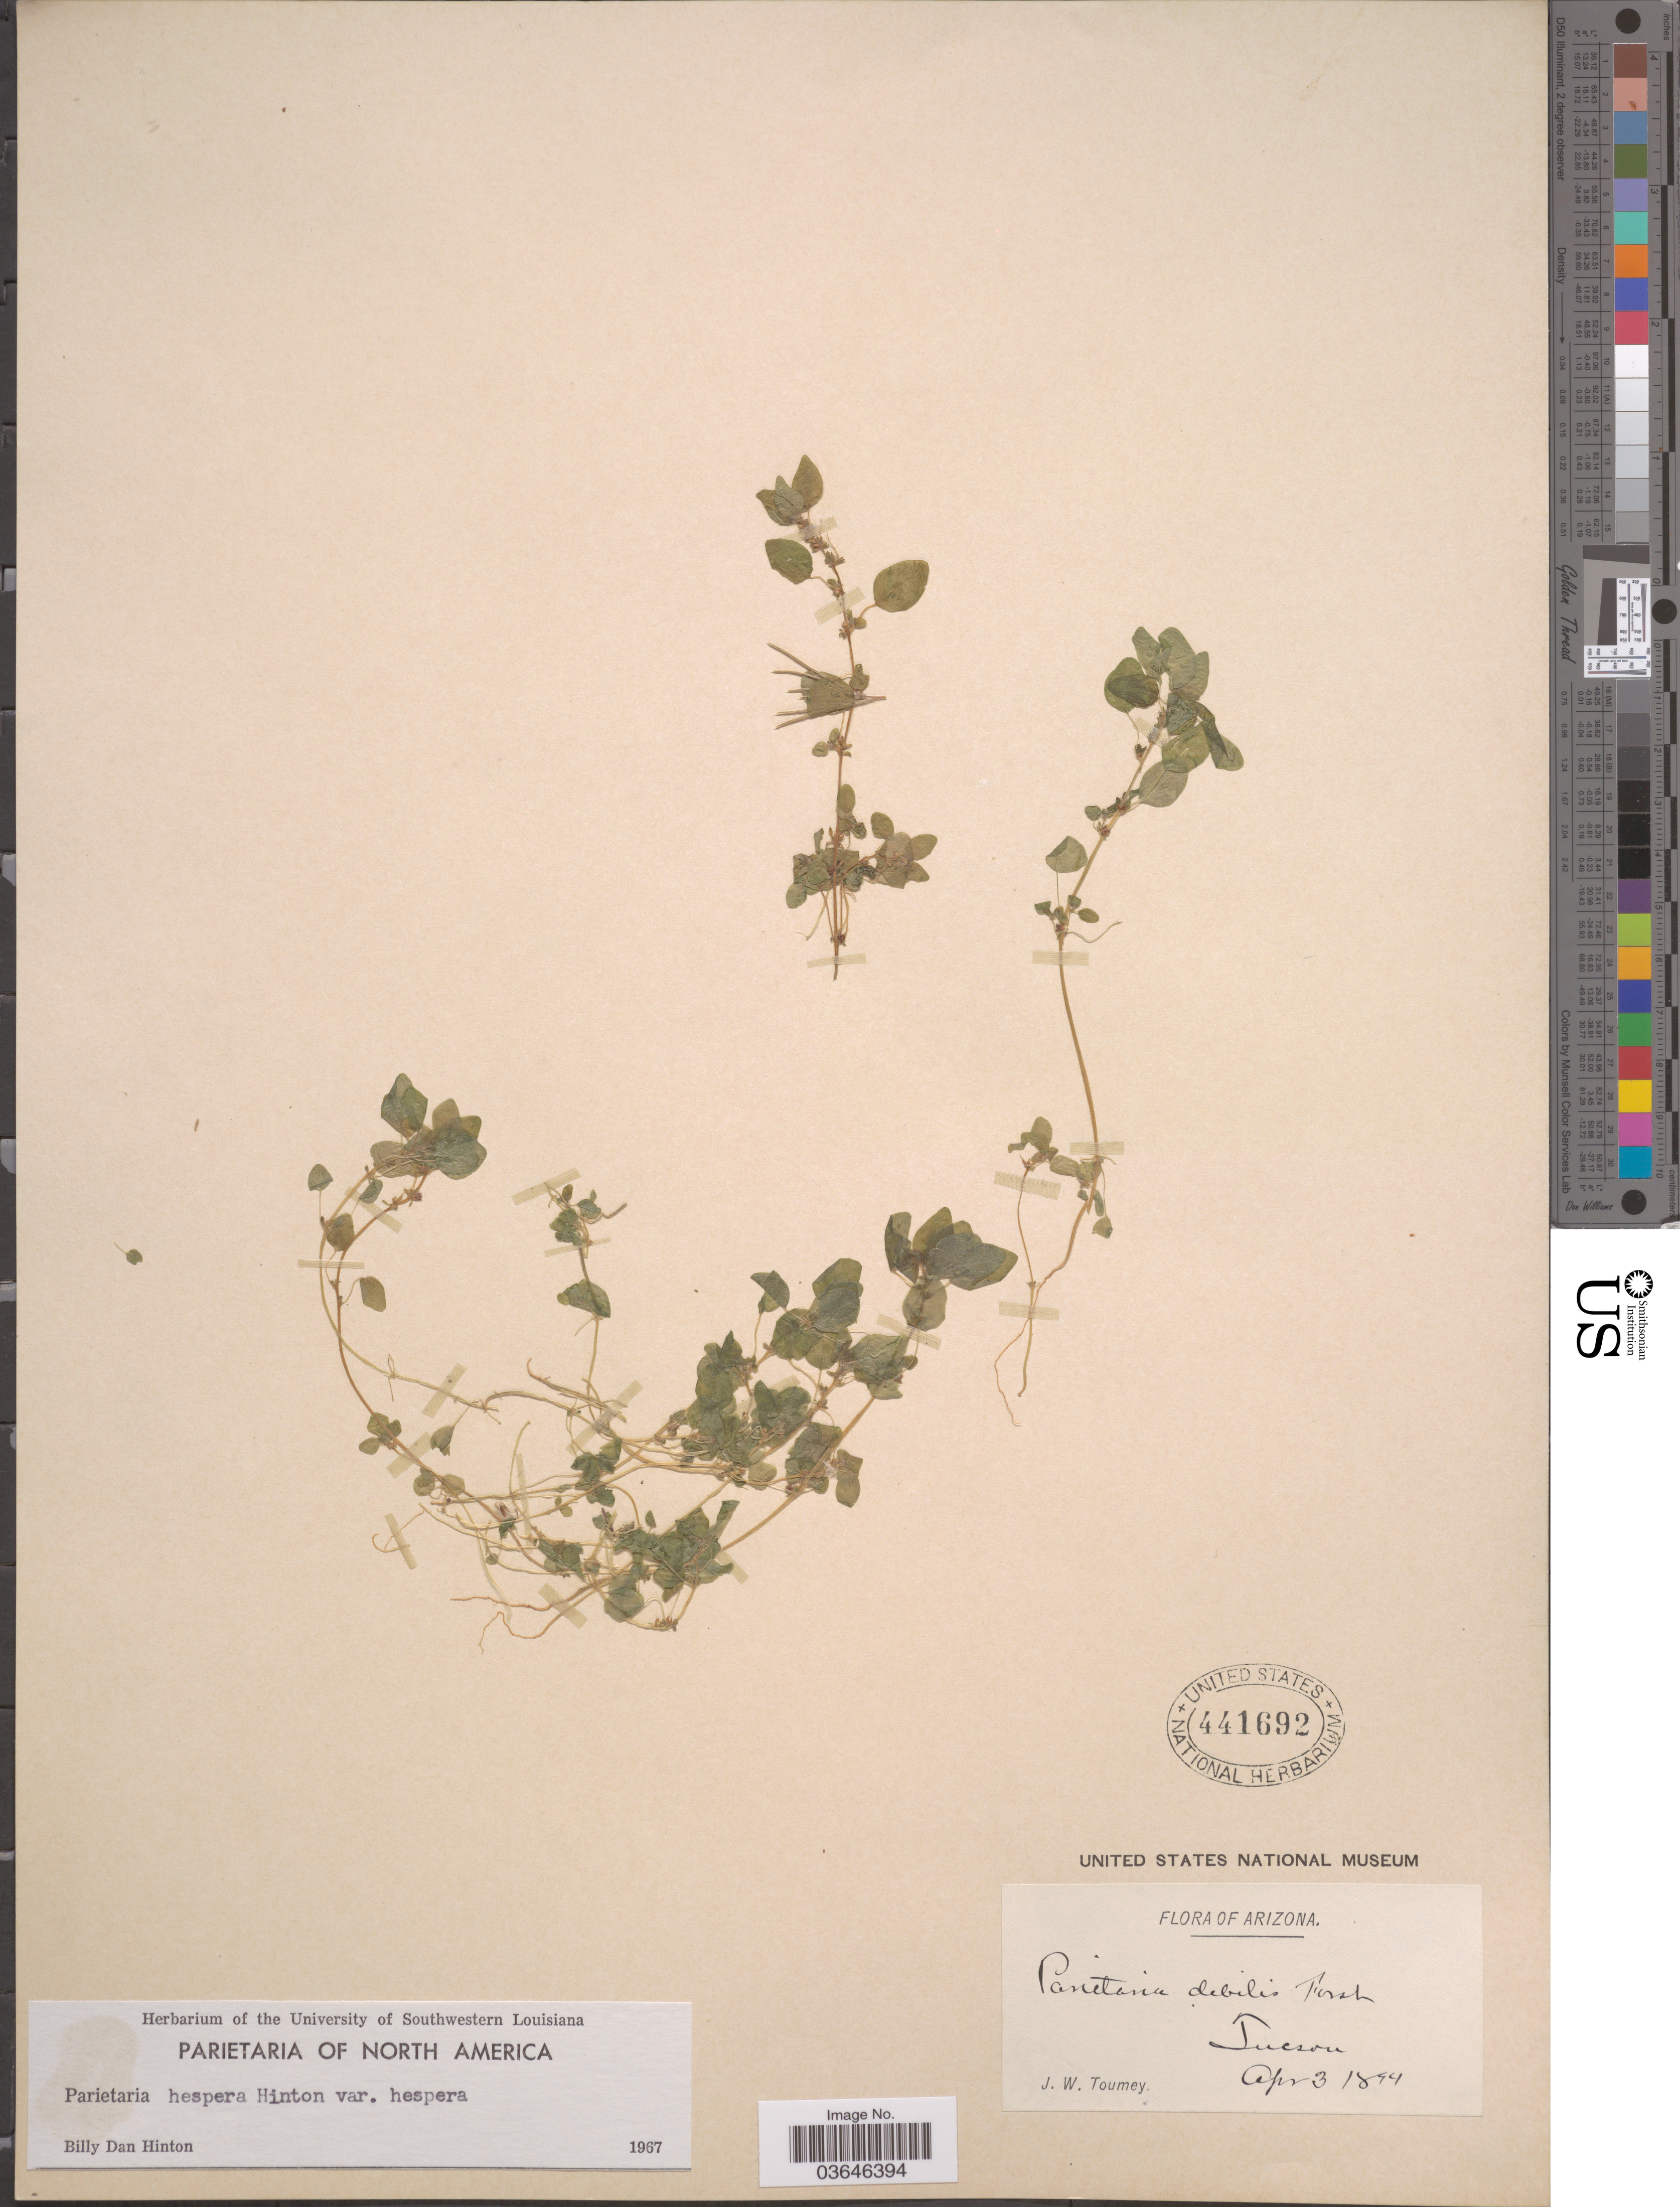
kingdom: Plantae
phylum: Tracheophyta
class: Magnoliopsida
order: Rosales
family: Urticaceae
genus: Parietaria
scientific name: Parietaria hespera var. hespera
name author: Hinton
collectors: J. W. Toumey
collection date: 1894-04-03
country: United States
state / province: Arizona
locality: Tucson.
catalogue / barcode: US 441692